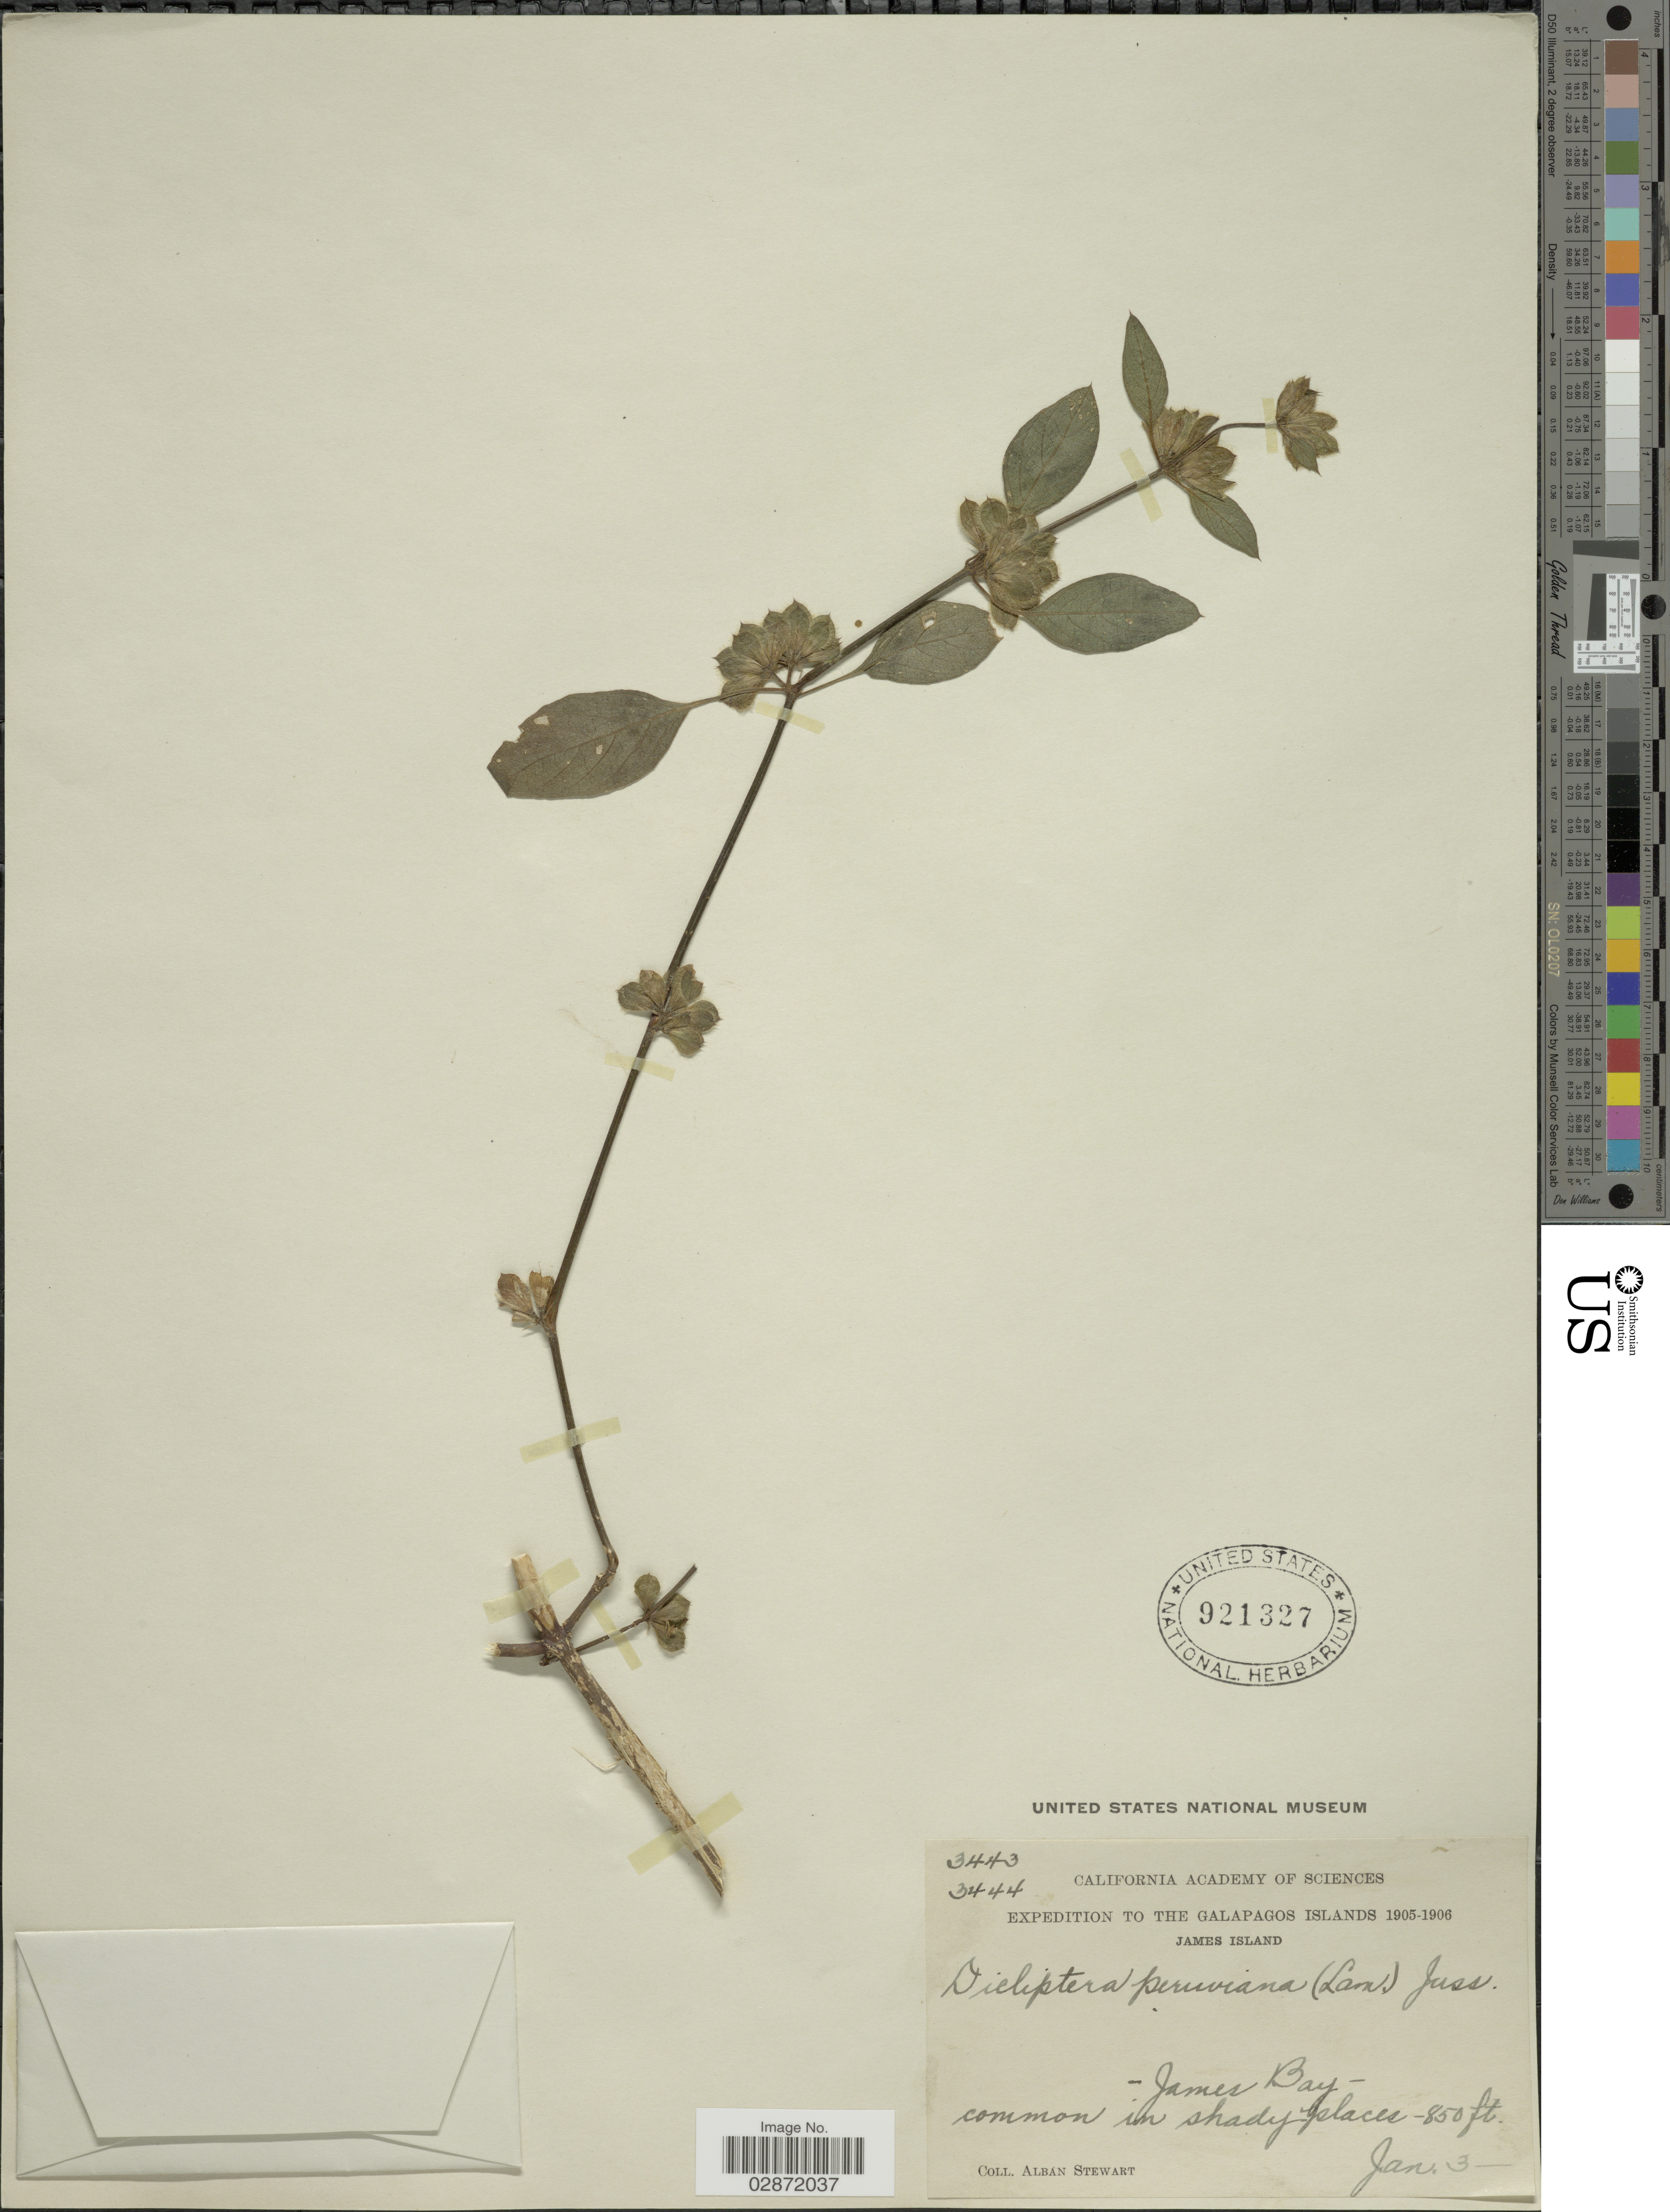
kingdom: Plantae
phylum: Tracheophyta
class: Magnoliopsida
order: Lamiales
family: Acanthaceae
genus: Dicliptera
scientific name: Dicliptera peruviana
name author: (Ruiz & Pav.) Juss.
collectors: A. Stewart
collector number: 3443/3444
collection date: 1905-01-03/1906-01-03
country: Ecuador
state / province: Colón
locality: Galapagos Islands. James Island. James Bay.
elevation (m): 259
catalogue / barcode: US 921327